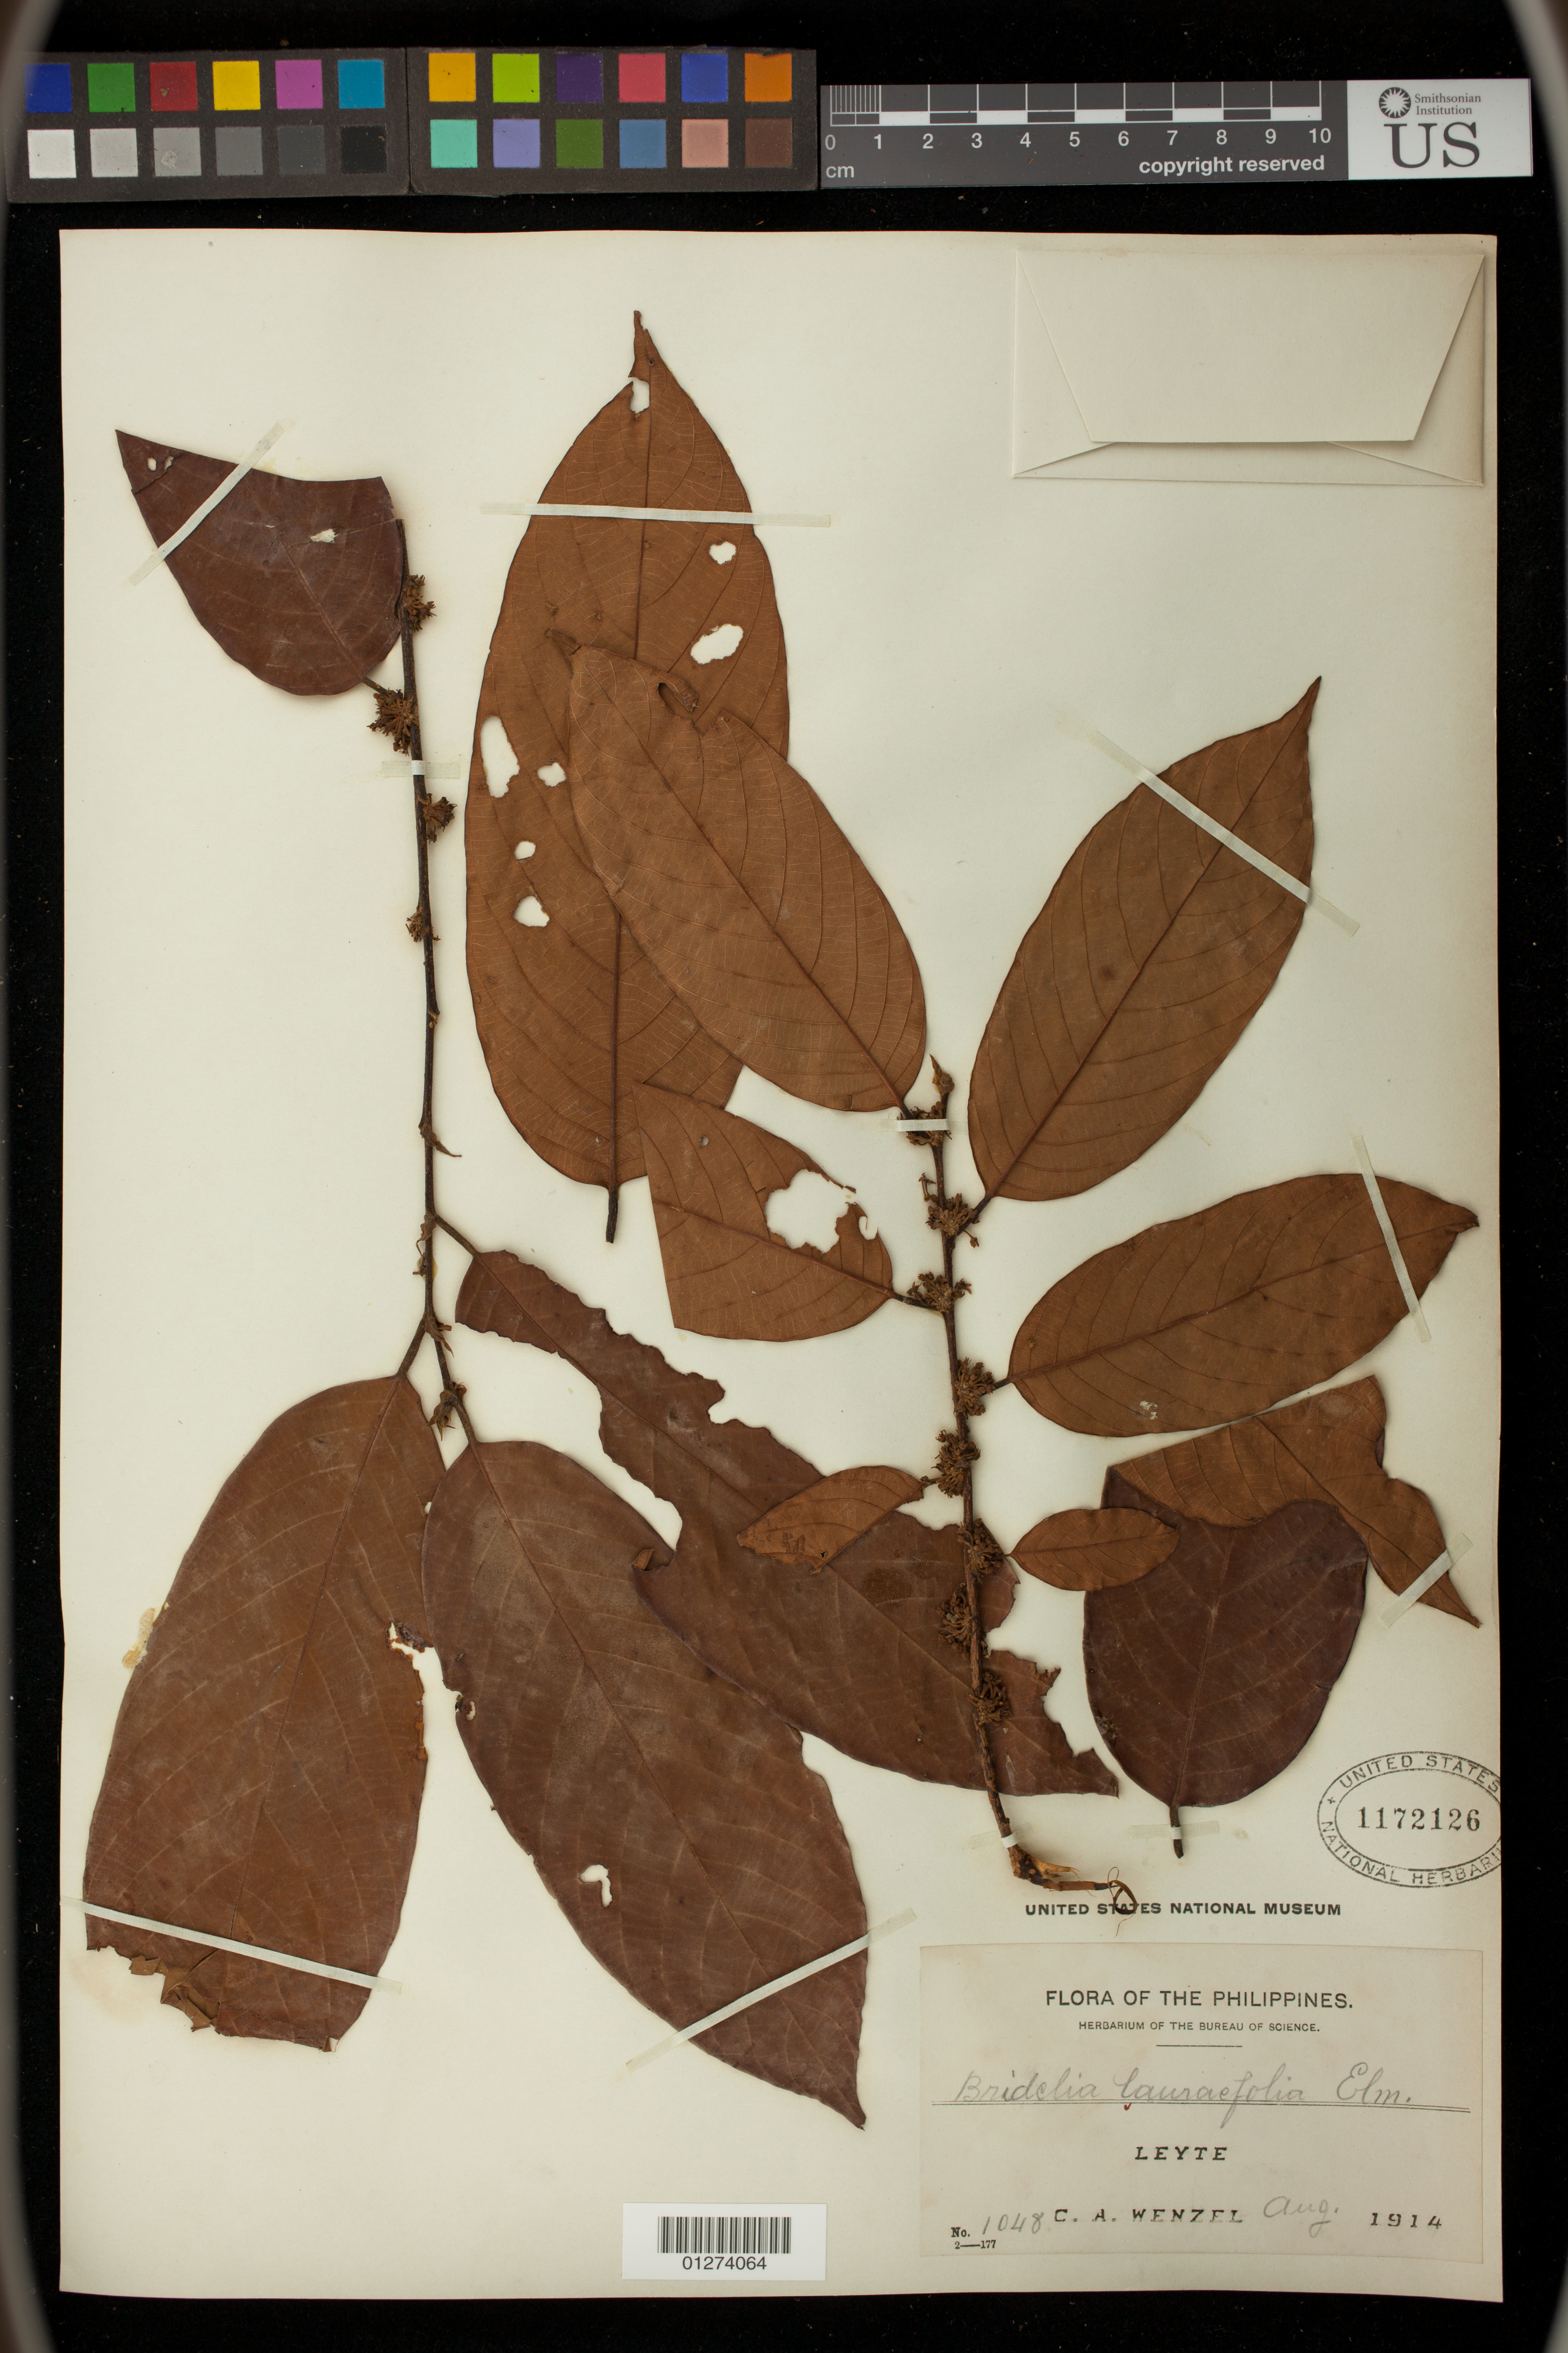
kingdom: Plantae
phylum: Tracheophyta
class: Magnoliopsida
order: Malpighiales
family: Phyllanthaceae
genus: Bridelia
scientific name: Bridelia glauca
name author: Blume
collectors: C. Wenzel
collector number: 1048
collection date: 1914-08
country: Philippines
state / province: Eastern Visayas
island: Leyte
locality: Leyte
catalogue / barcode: US 1172126